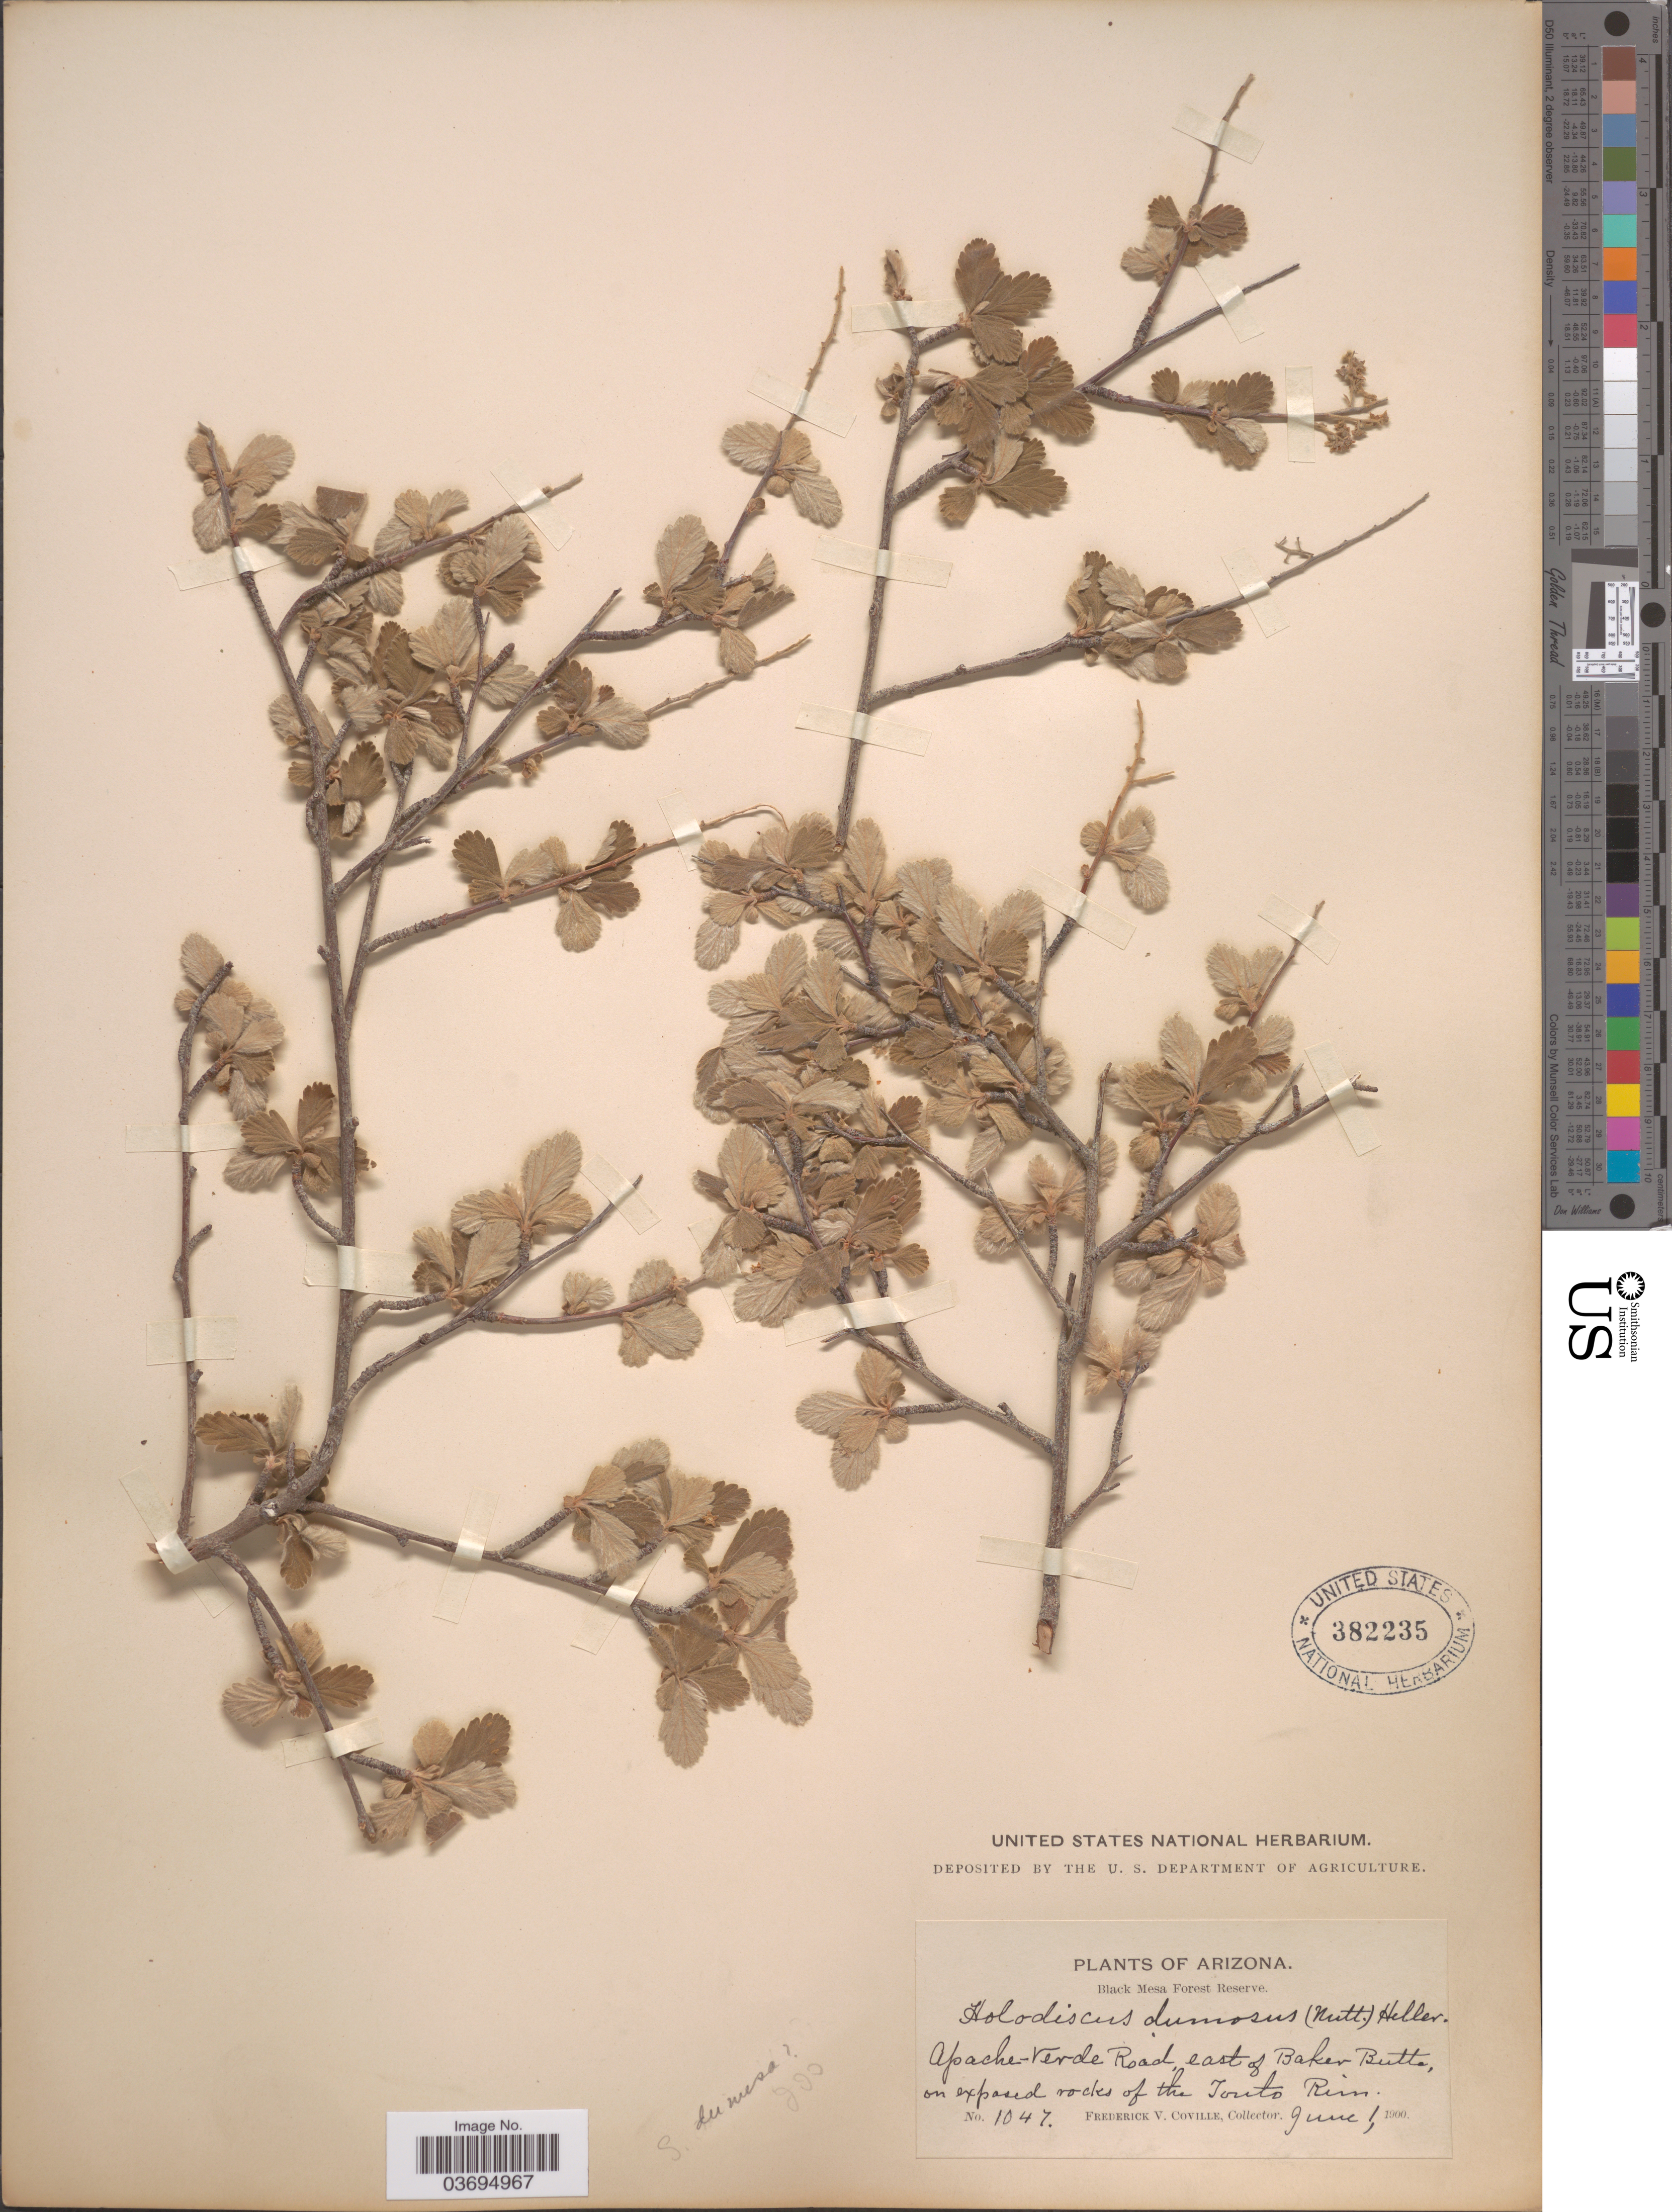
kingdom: Plantae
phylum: Tracheophyta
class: Magnoliopsida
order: Rosales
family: Rosaceae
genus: Holodiscus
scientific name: Holodiscus discolor var. dumosus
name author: Maxim. ex J.M. Coult.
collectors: F. V. Coville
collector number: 1047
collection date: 1900-06-01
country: United States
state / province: Arizona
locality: Black Mesa Forest Reserve. Apache-Verde Road, east of Baker Butte, on exposed rocks of the Tonto Riv.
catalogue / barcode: US 382235